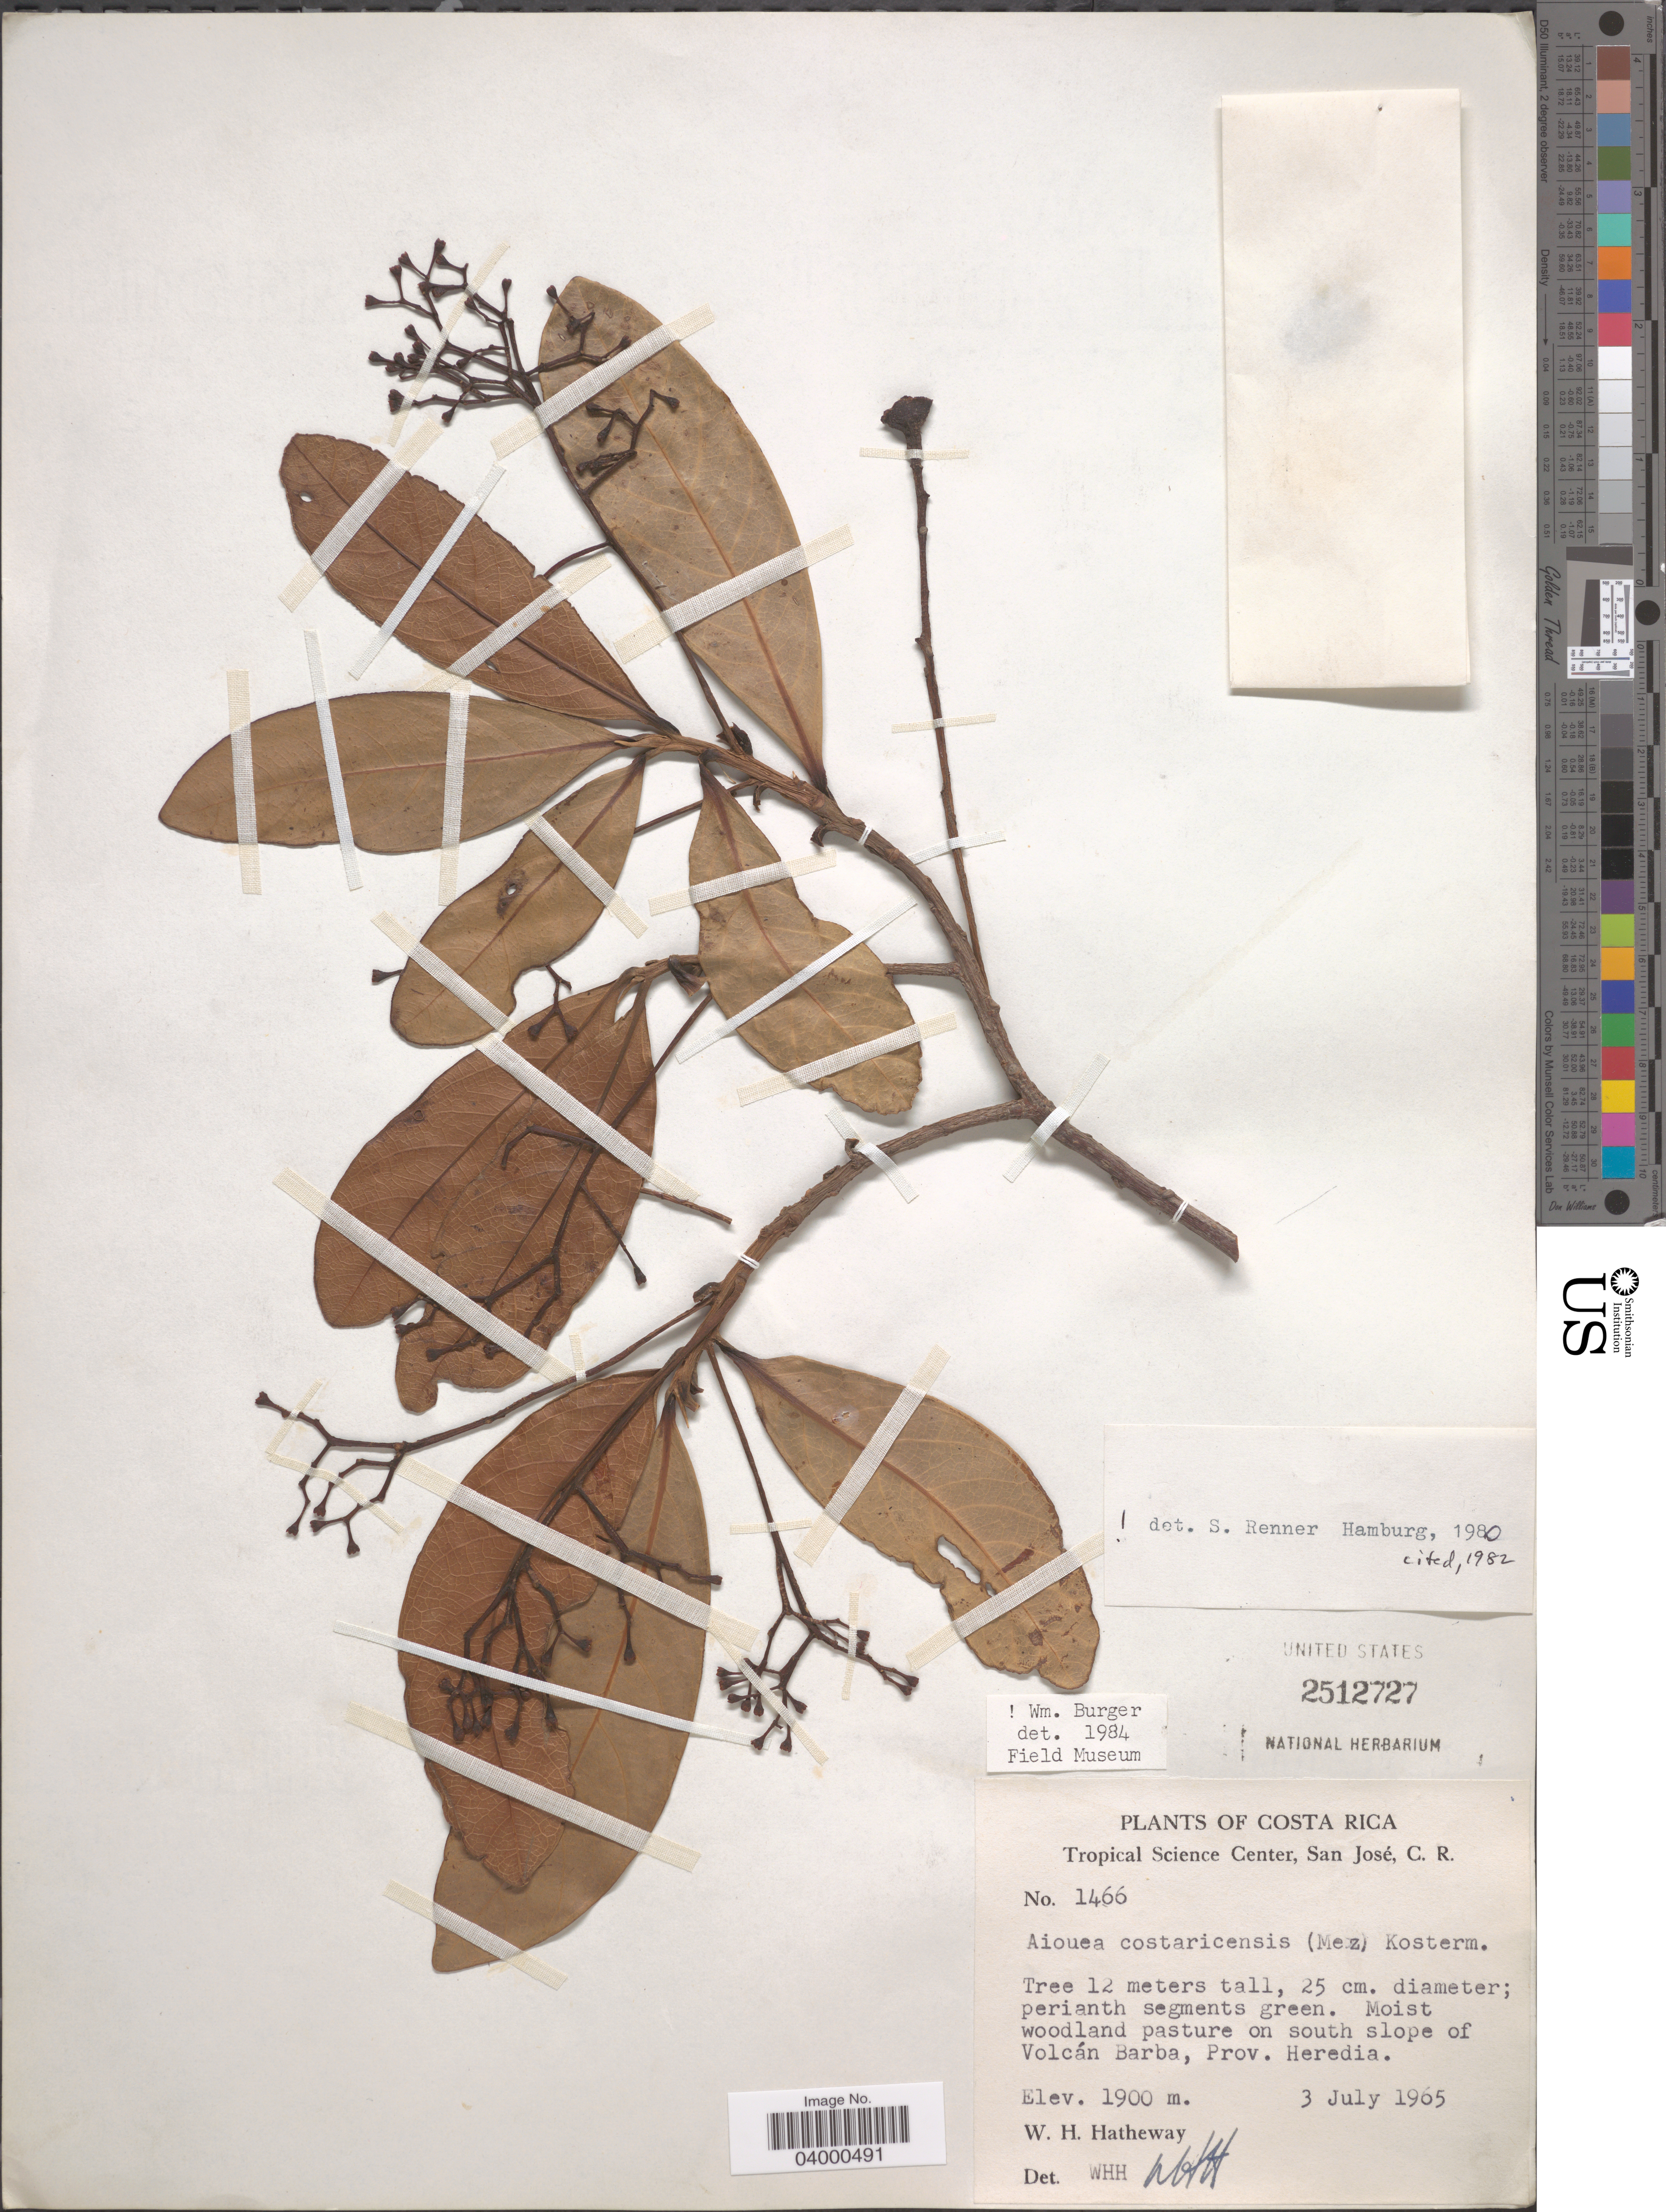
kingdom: Plantae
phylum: Tracheophyta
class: Magnoliopsida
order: Laurales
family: Lauraceae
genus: Aiouea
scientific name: Aiouea costaricensis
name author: (Mez) Kosterm.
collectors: W. H. Hatheway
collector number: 1466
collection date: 1965-07-03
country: Costa Rica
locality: Moist woodland pasture on south slope of Volcán Barba.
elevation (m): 1900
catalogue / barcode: US 2512727